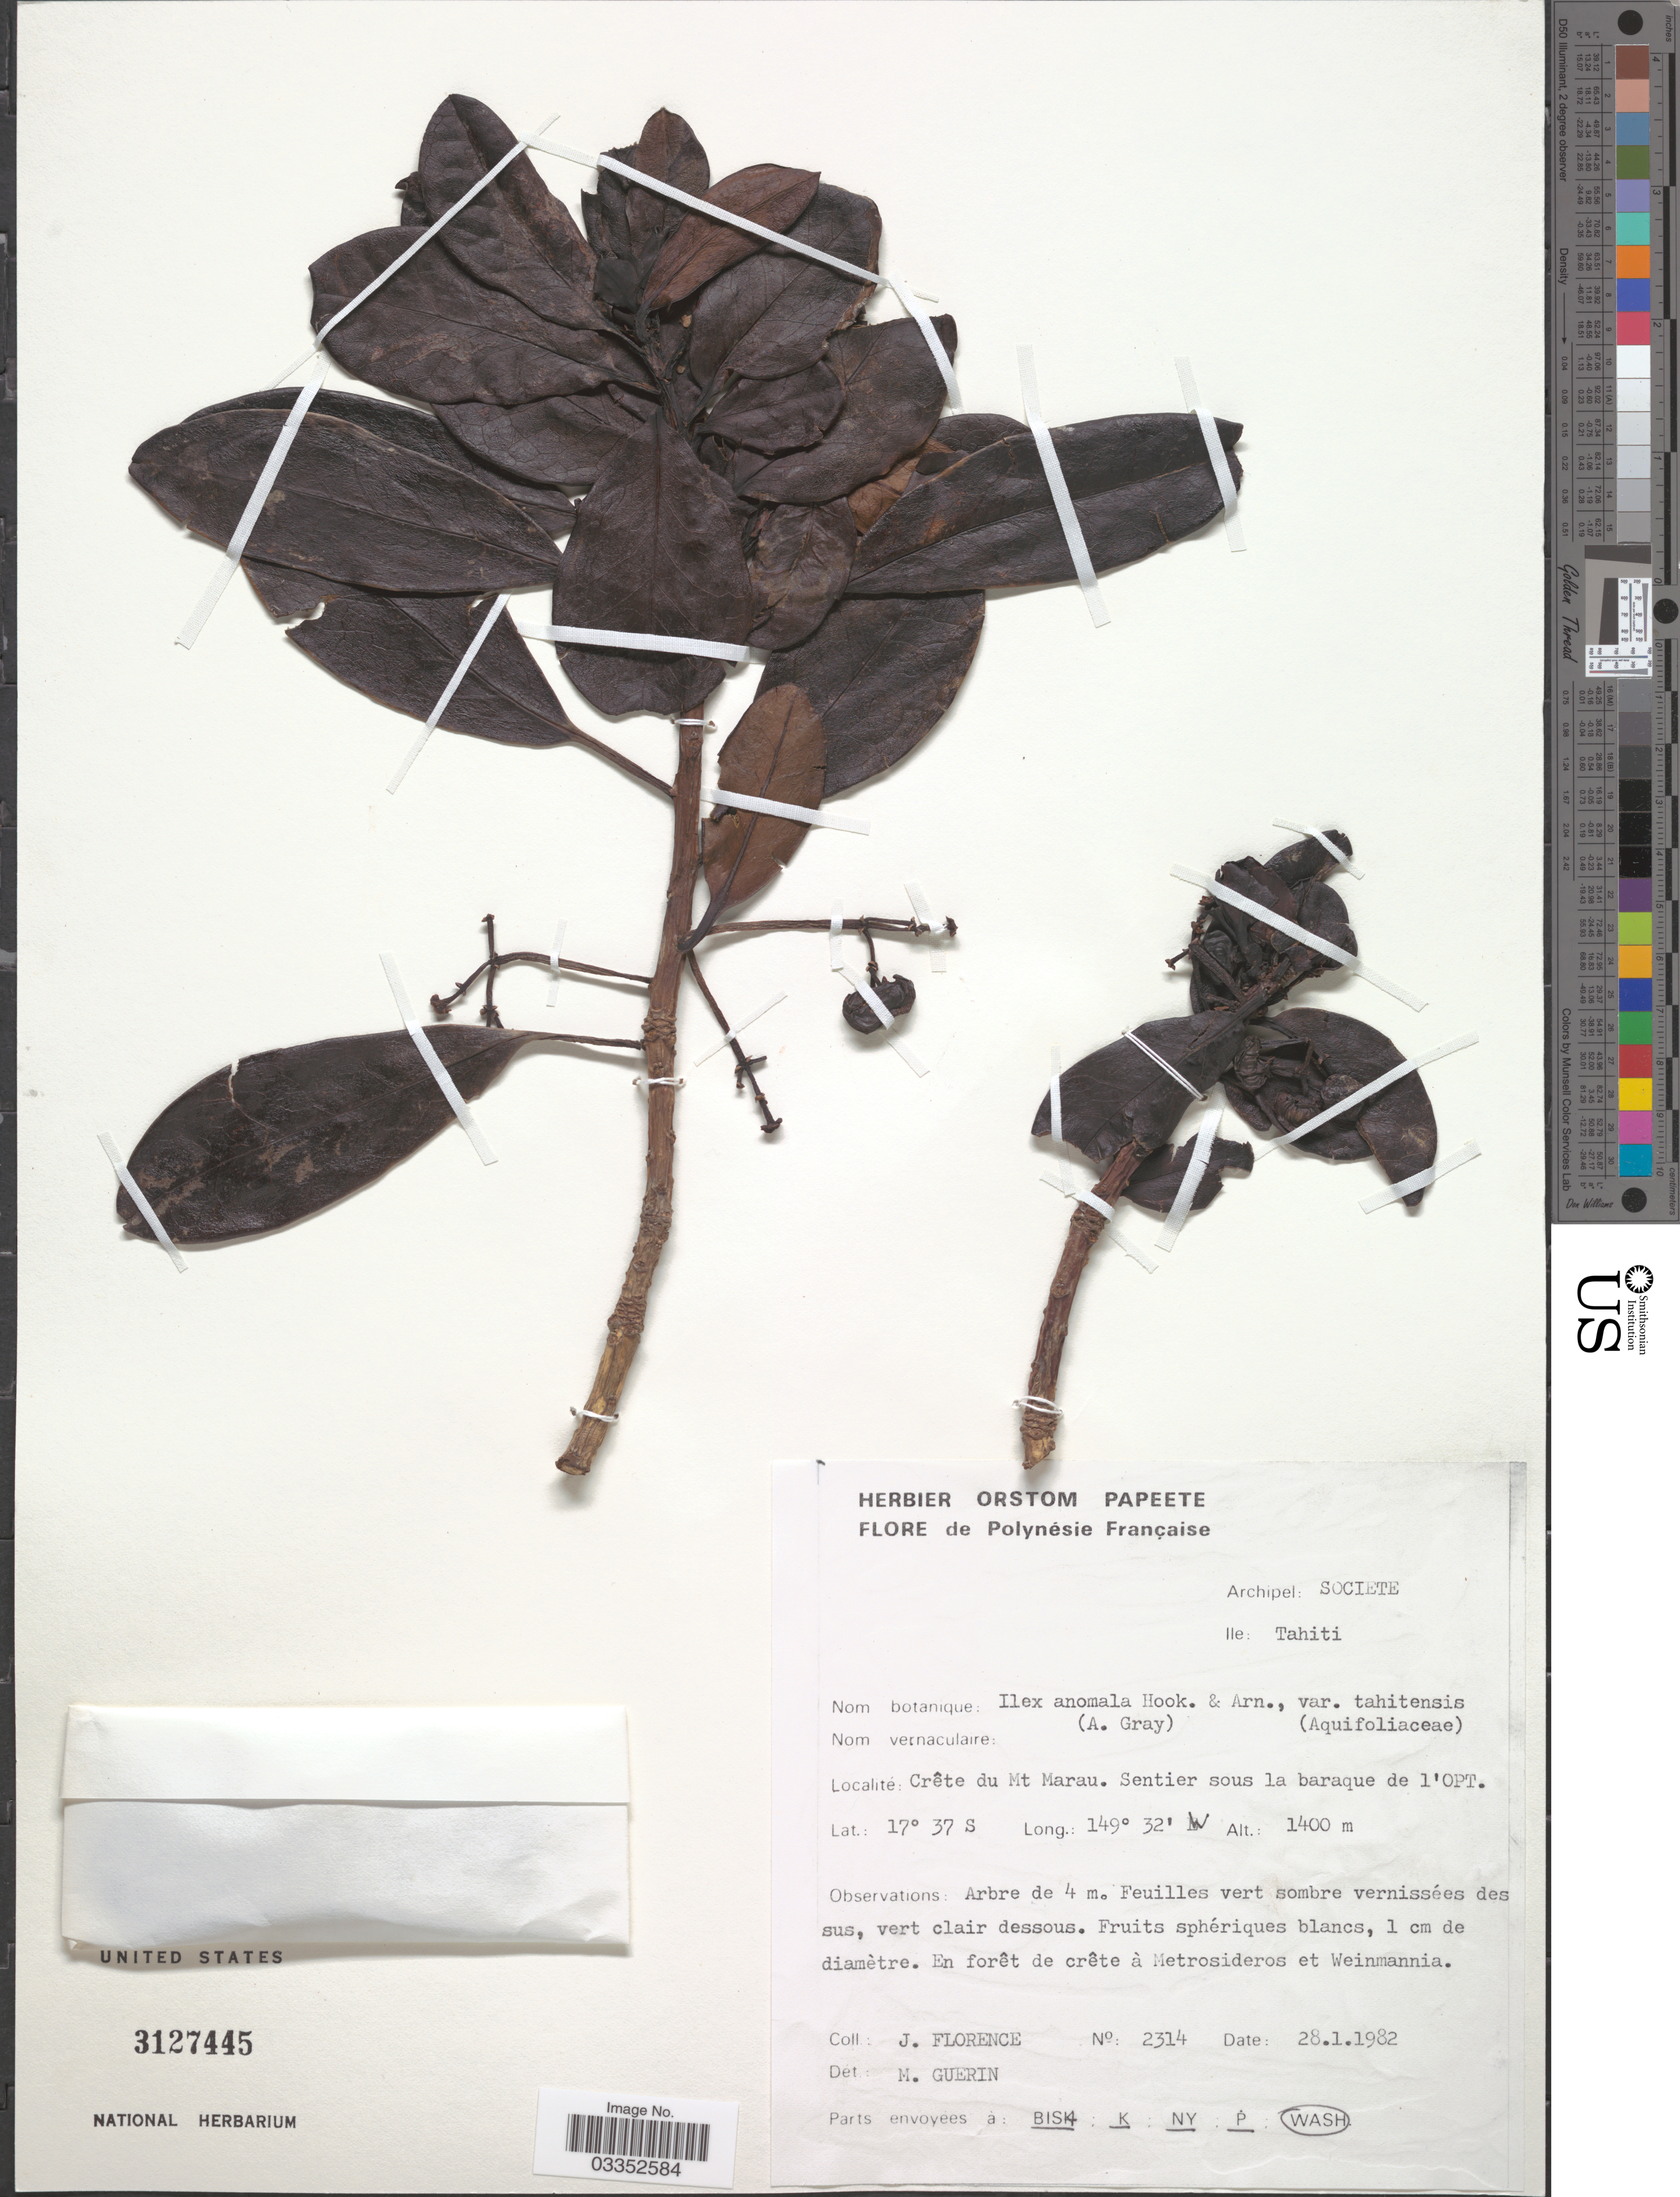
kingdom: Plantae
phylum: Tracheophyta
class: Magnoliopsida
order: Aquifoliales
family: Aquifoliaceae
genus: Ilex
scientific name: Ilex anomala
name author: Hook. & Arn.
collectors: J. Florence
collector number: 2314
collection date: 1982-01-28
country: French Polynesia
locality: Polynésie Française. Archipel: Societe. Ile: Tahiti. Crête du Mt. Marau. Sentier sous la baraque de l'OPT.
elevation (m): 1400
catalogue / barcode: US 3127445